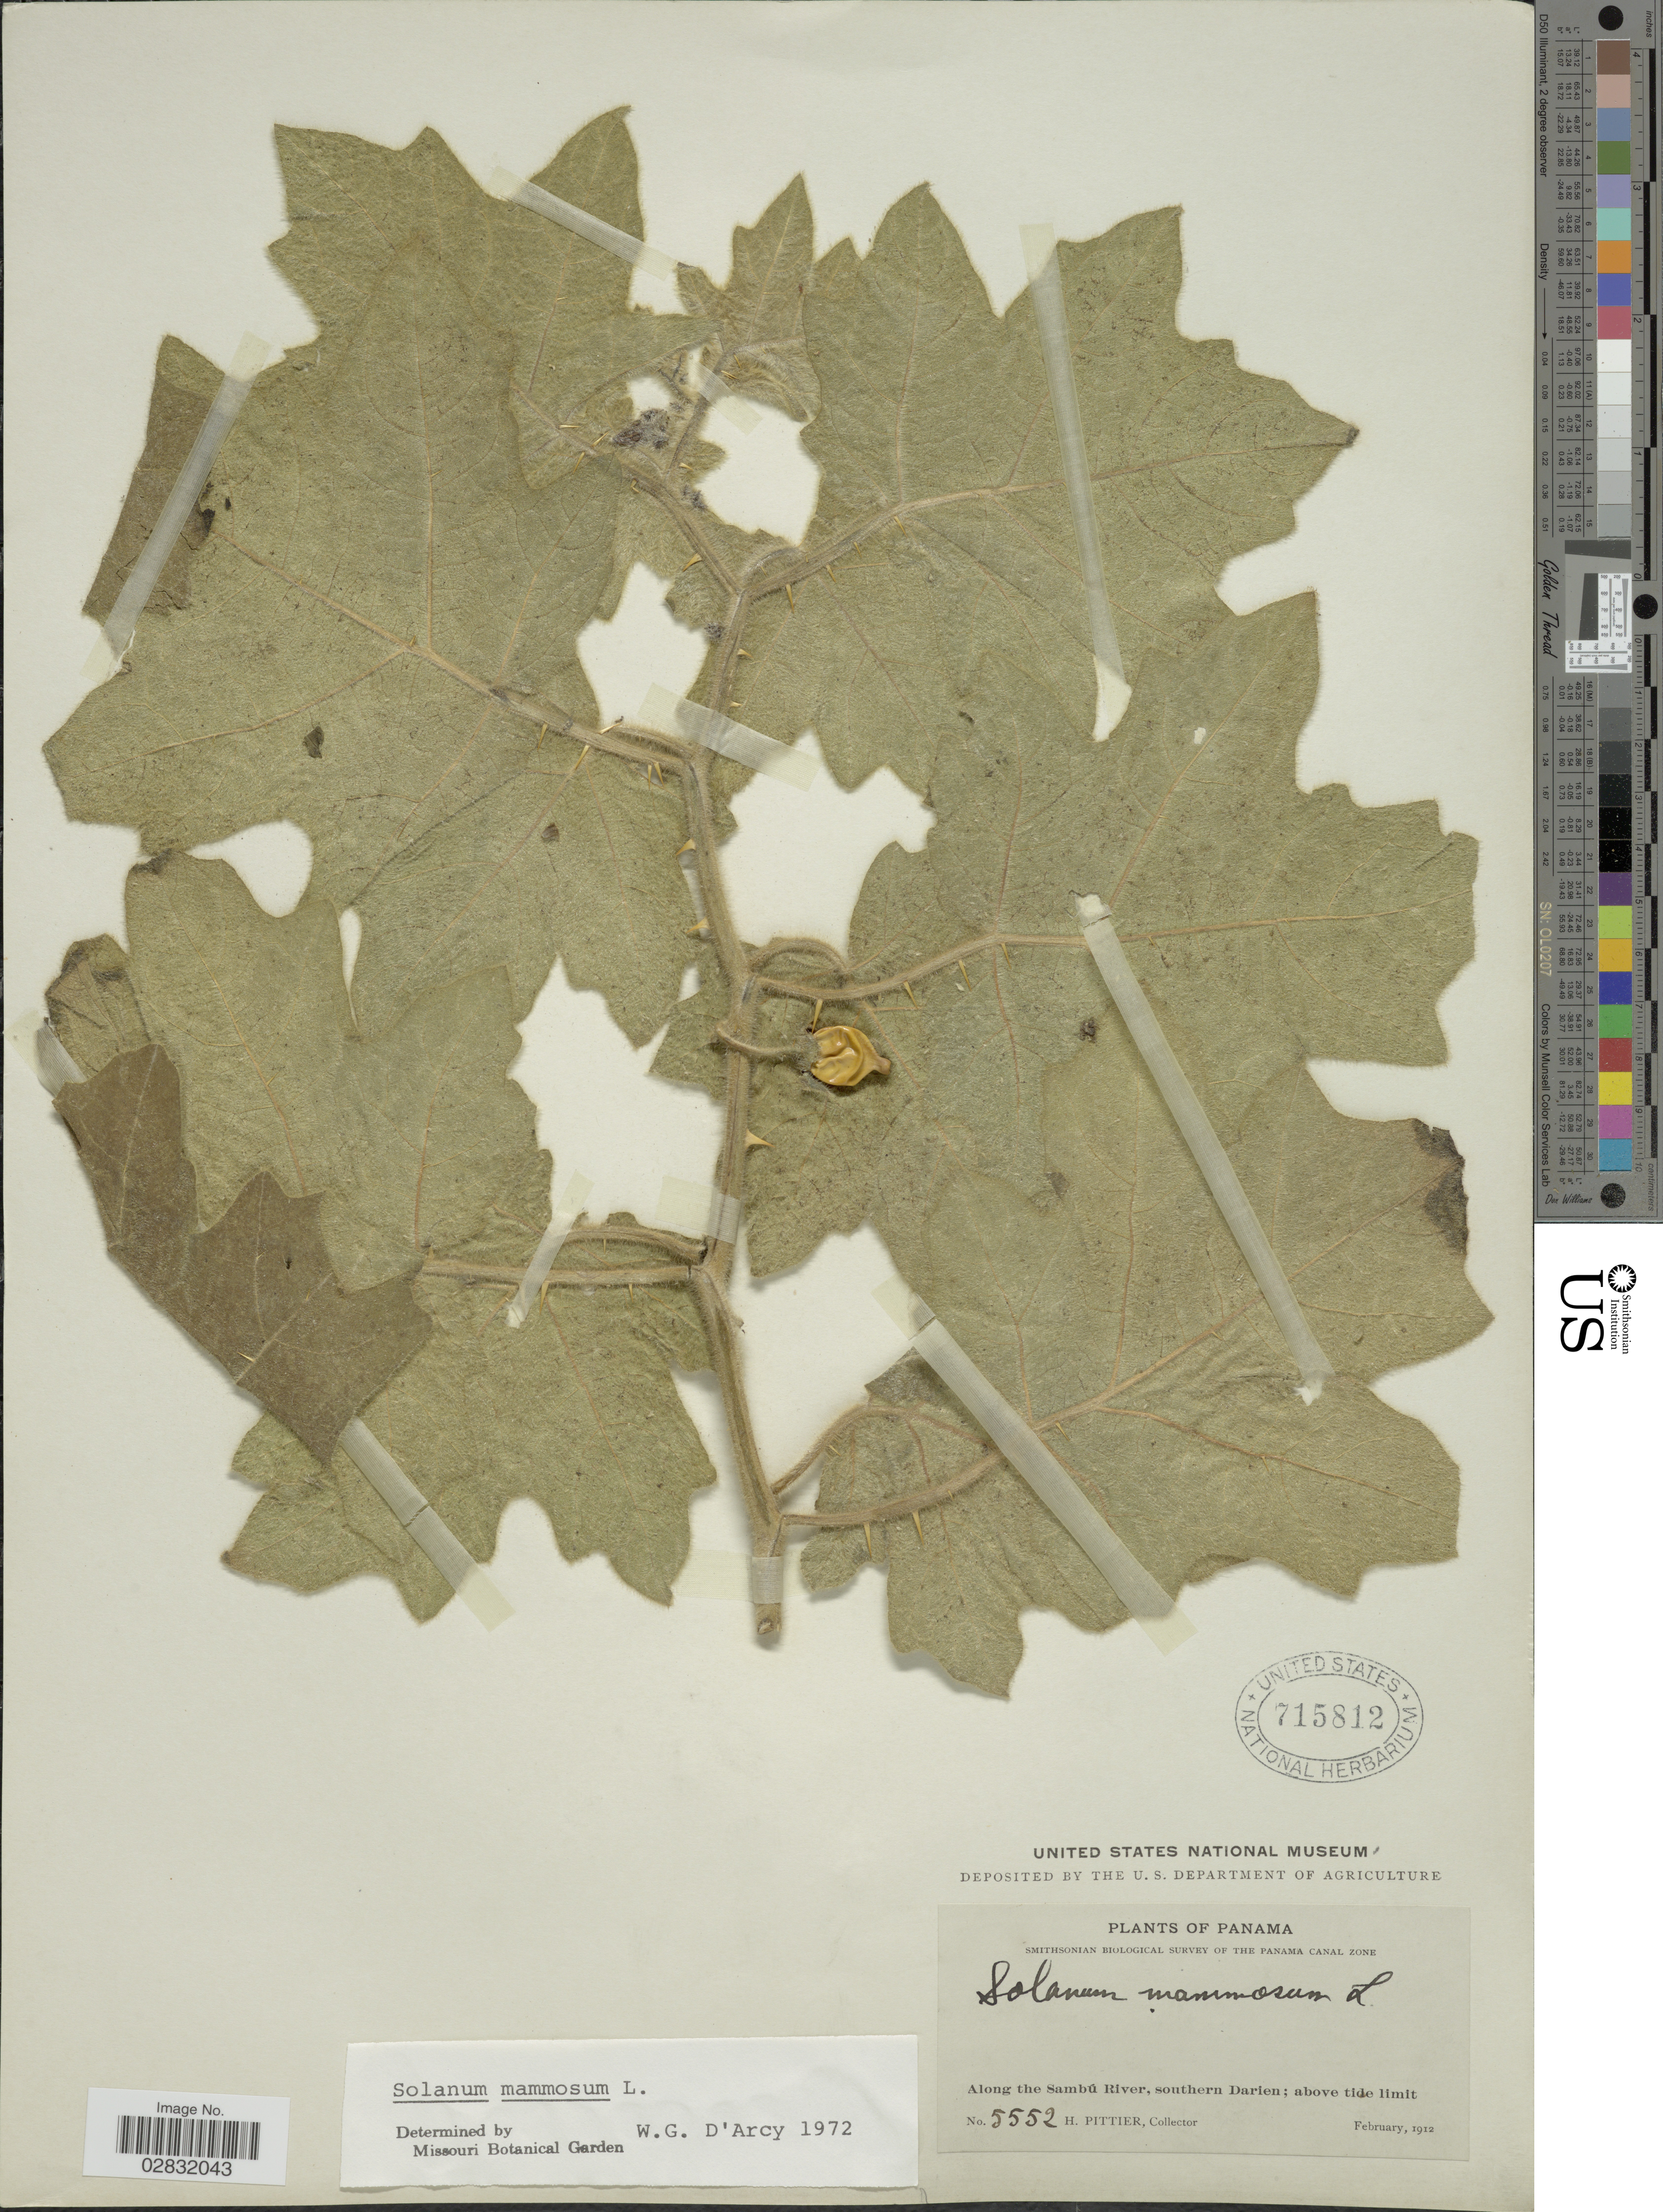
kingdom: Plantae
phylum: Tracheophyta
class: Magnoliopsida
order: Solanales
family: Solanaceae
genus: Solanum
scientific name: Solanum mammosum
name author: L.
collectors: H. F. Pittier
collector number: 5552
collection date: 1912-02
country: Panama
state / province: Darién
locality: Along the Sambú River, southern Darien.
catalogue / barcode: US 715812